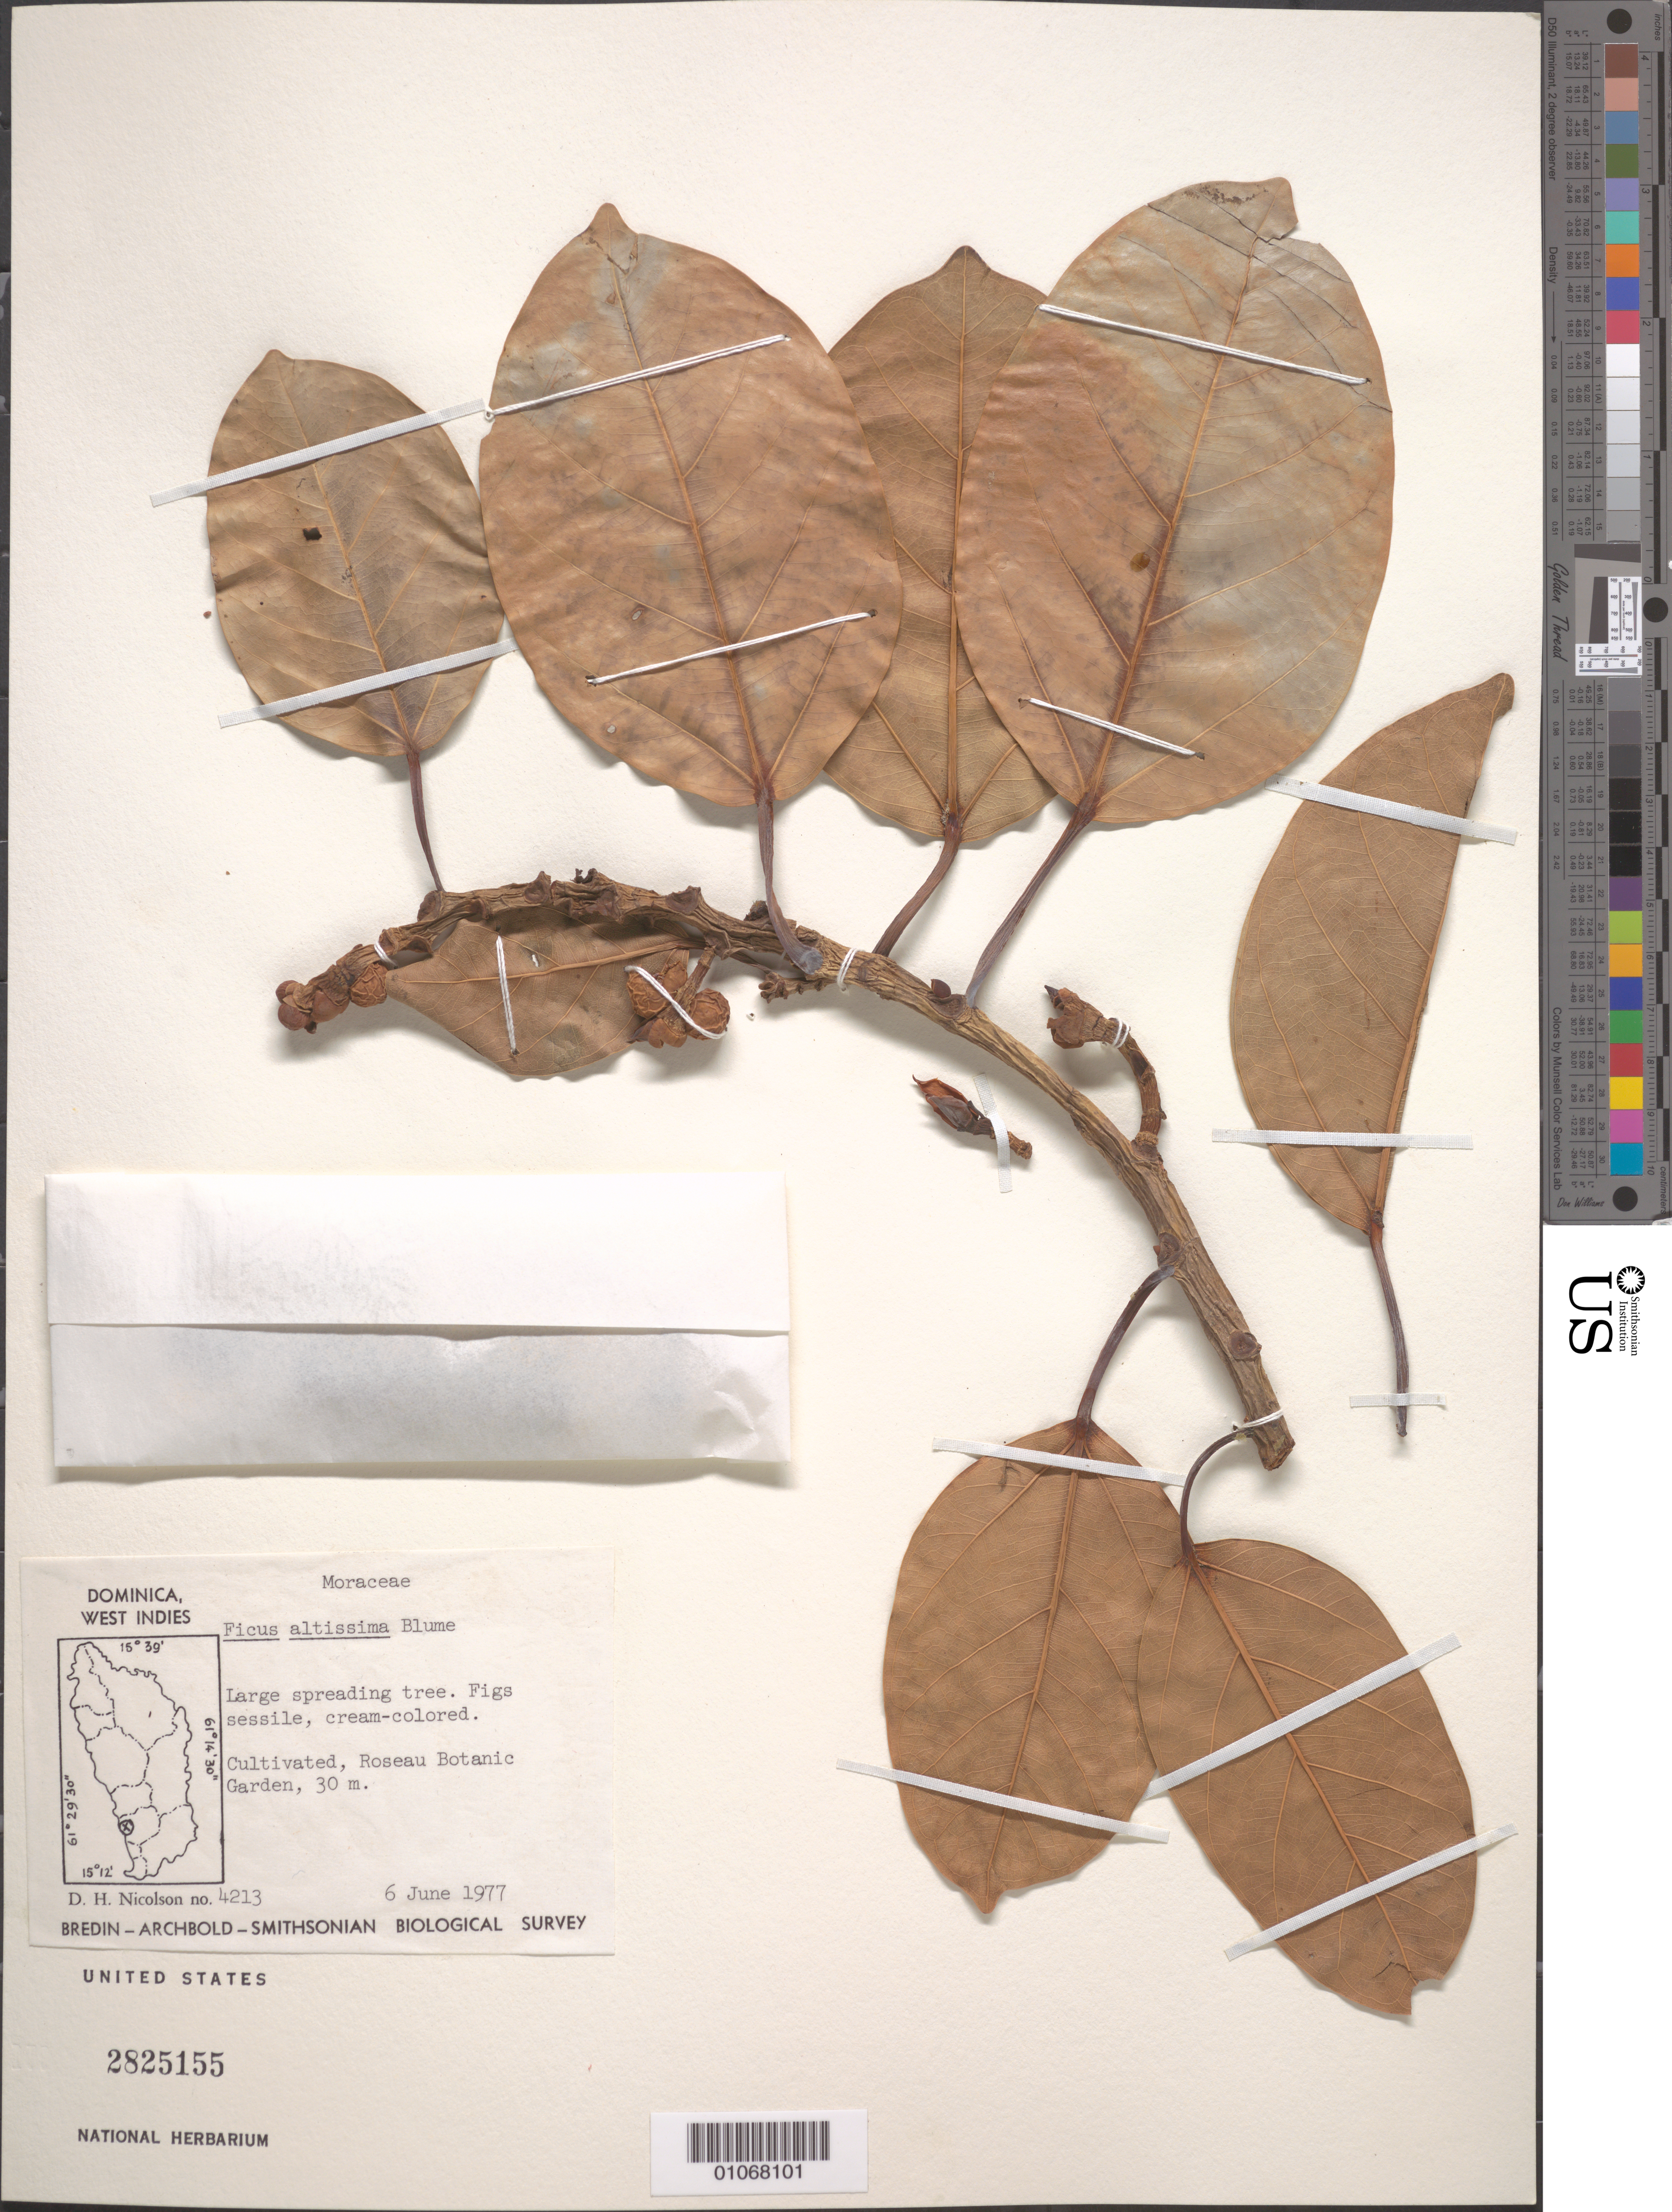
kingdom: Plantae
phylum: Tracheophyta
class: Magnoliopsida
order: Rosales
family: Moraceae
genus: Ficus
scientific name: Ficus altissima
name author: Blume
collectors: D. H. Nicolson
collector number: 4213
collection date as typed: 06 Jun 1977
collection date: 1977-06-06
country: Dominica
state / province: St. George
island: Dominica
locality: Roseau Botanic garden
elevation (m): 30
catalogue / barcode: US 2825155